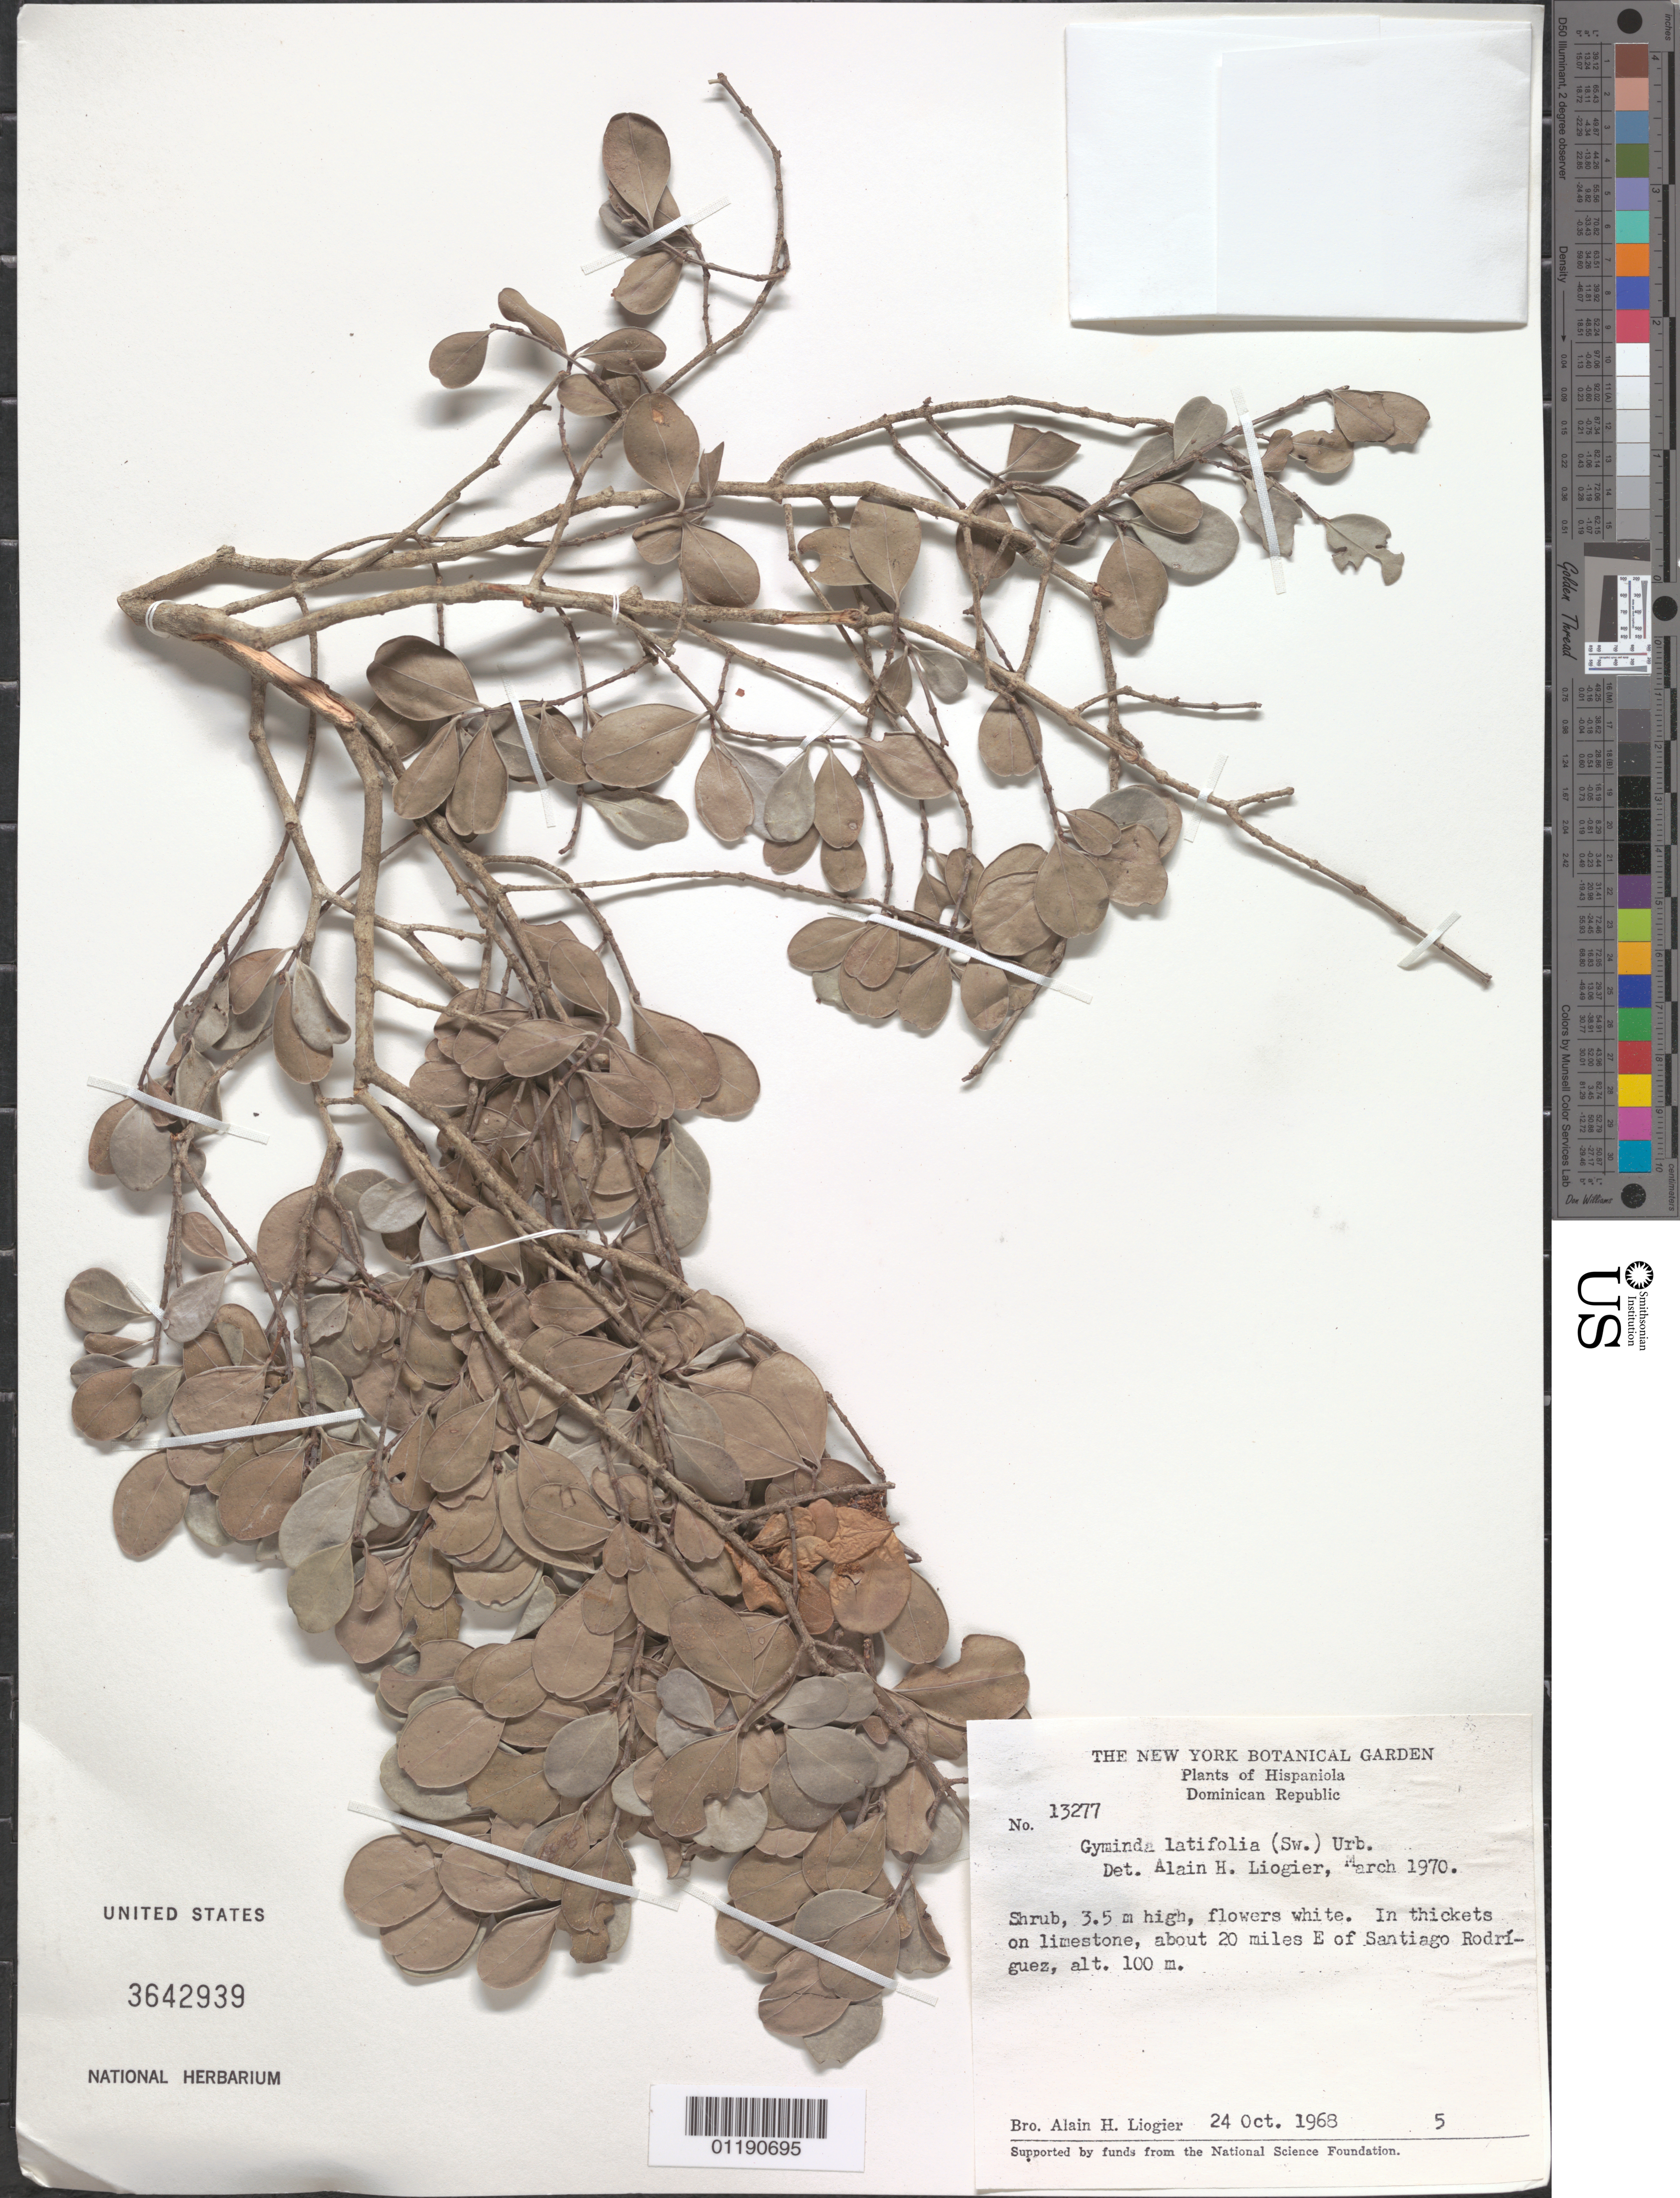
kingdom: Plantae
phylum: Tracheophyta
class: Magnoliopsida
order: Celastrales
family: Celastraceae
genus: Gyminda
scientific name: Gyminda latifolia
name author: (Sw.) Urb.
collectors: A. H. Liogier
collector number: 13277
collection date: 1968-10-24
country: Dominican Republic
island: Hispaniola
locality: About 20 miles E of Santiago Rodríguez.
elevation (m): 100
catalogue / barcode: US 3642939